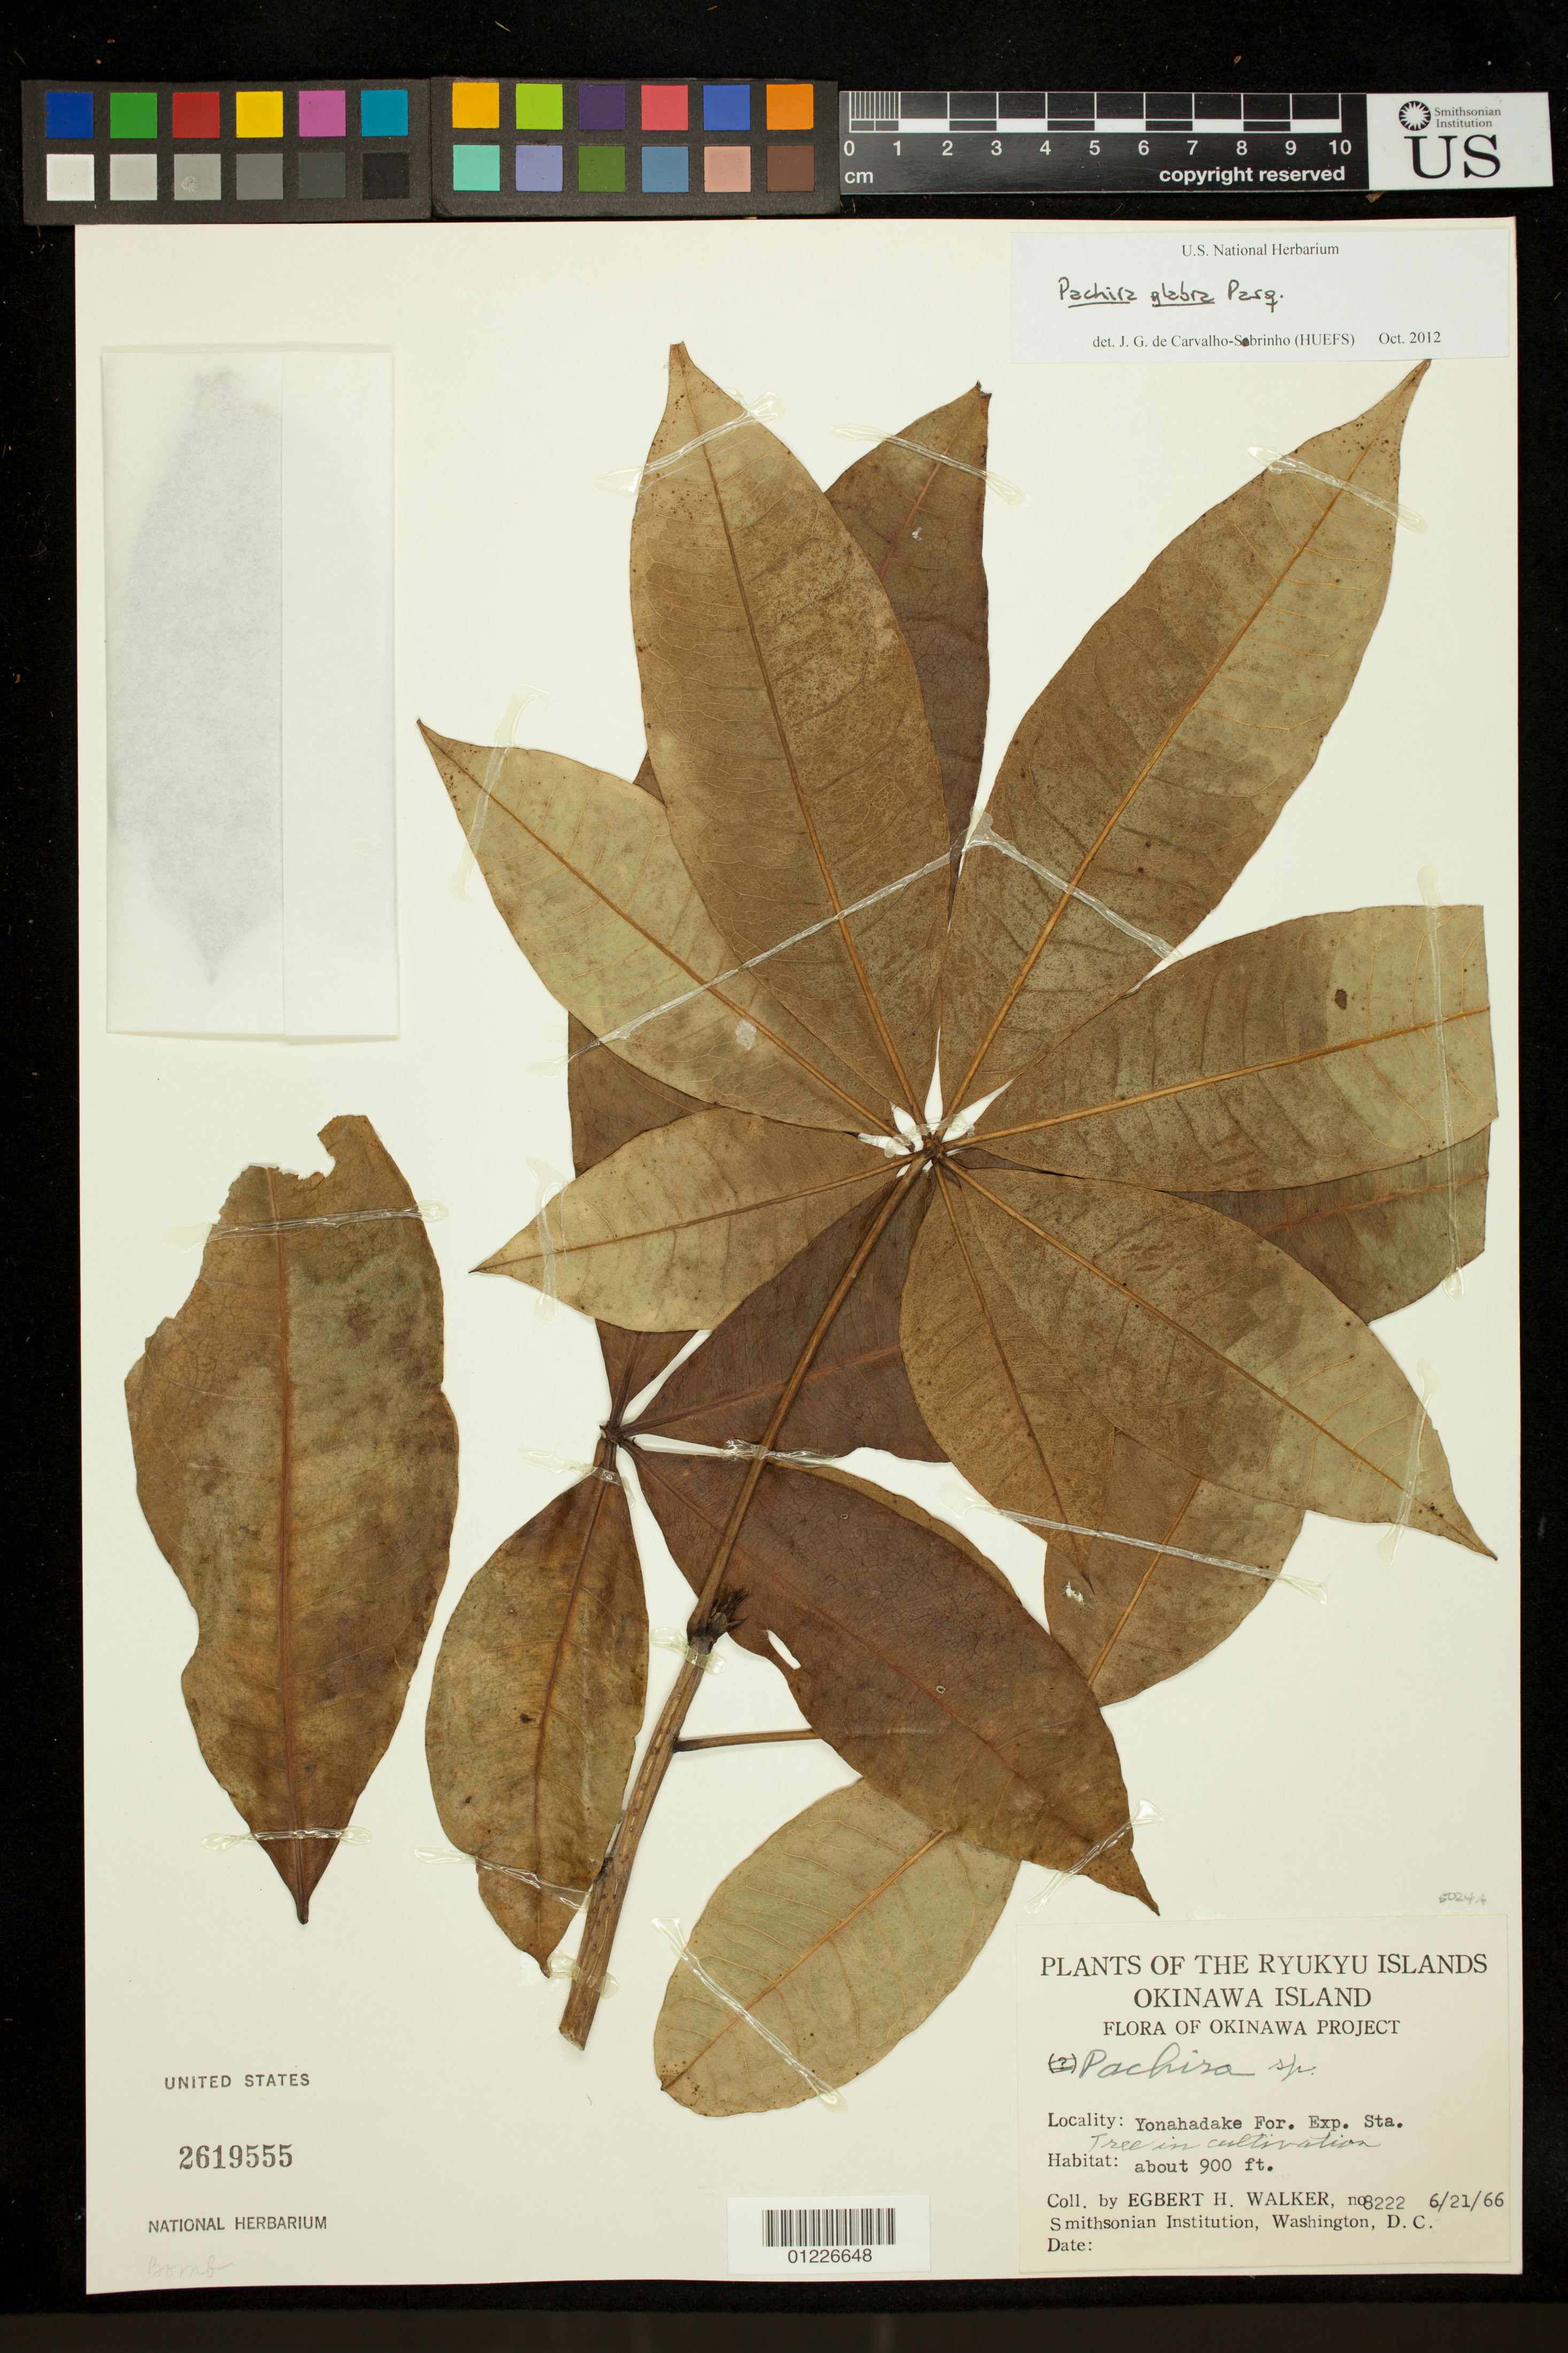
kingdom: Plantae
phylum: Tracheophyta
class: Magnoliopsida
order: Malvales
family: Malvaceae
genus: Pachira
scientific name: Pachira glabra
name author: Pasq.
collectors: E. H. Walker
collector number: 8222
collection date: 1966-06-21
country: Japan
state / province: Okinawa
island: Okinawa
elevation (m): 274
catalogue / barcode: US 2619555